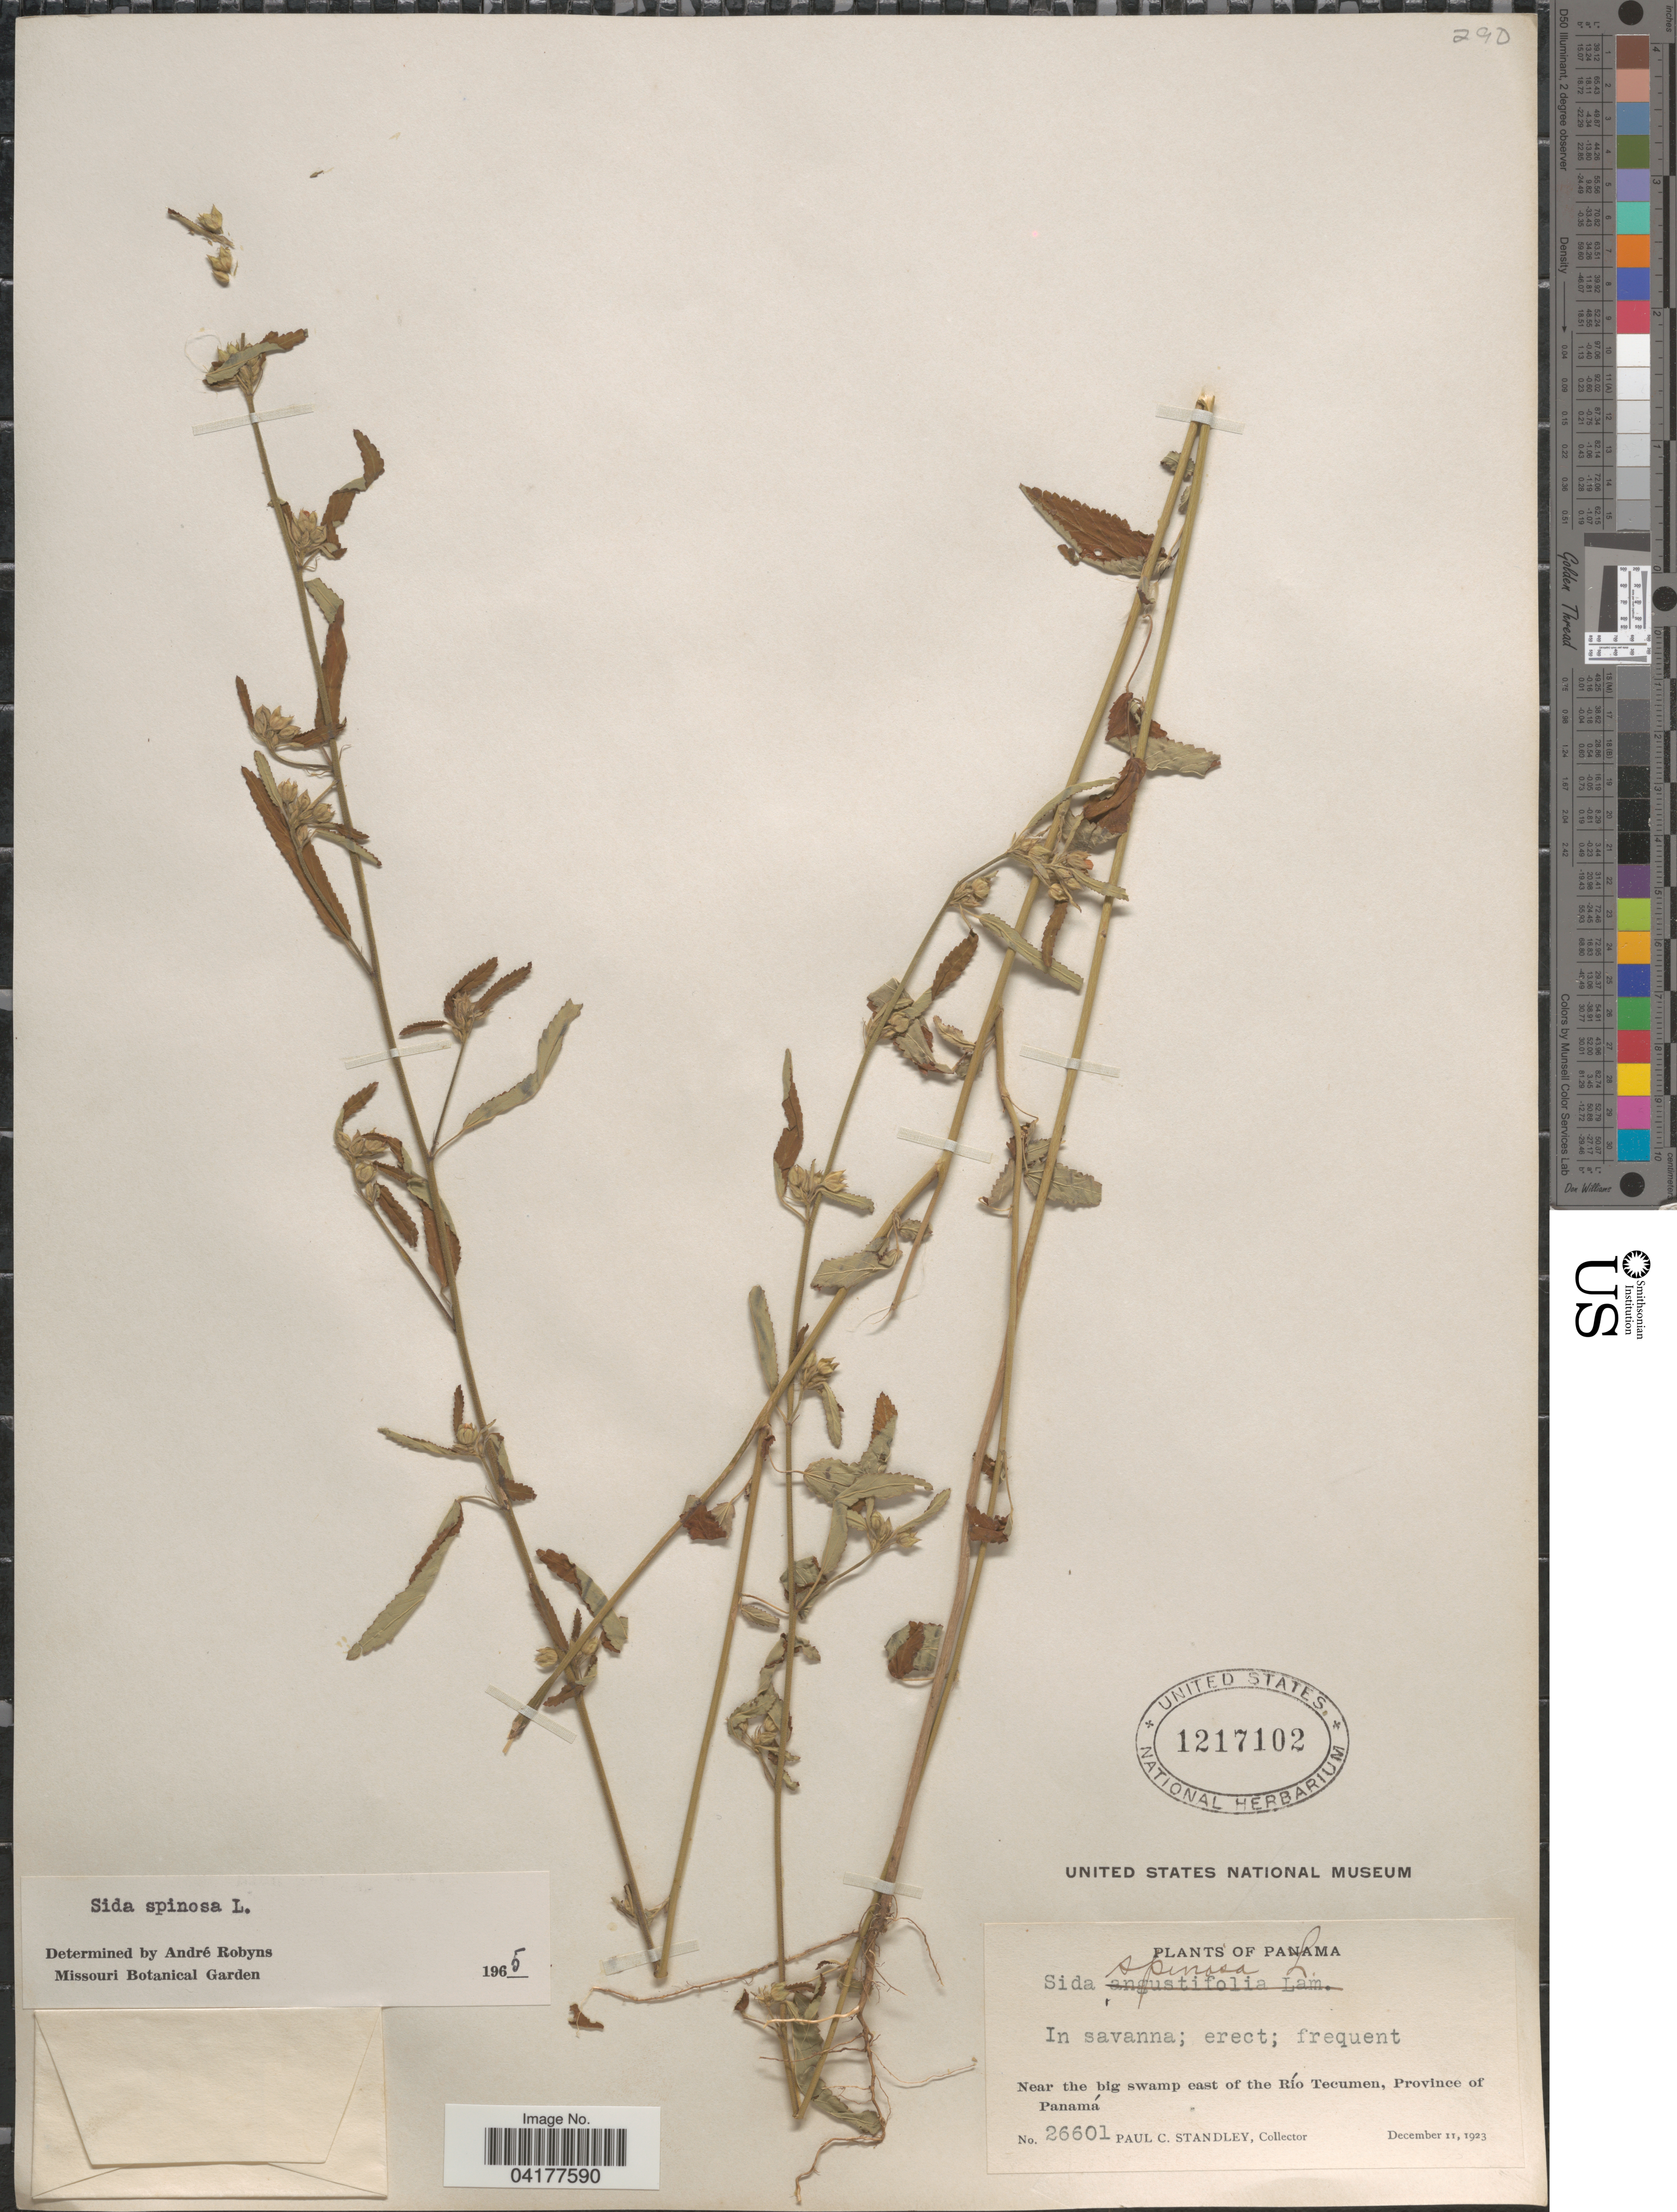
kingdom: Plantae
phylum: Tracheophyta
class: Magnoliopsida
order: Malvales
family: Malvaceae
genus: Sida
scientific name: Sida spinosa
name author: L.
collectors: P. C. Standley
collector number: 26601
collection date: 1923-12-11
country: Panama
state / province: Panamá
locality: Near the big swamp east of the Río Tecumen.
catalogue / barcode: US 1217102